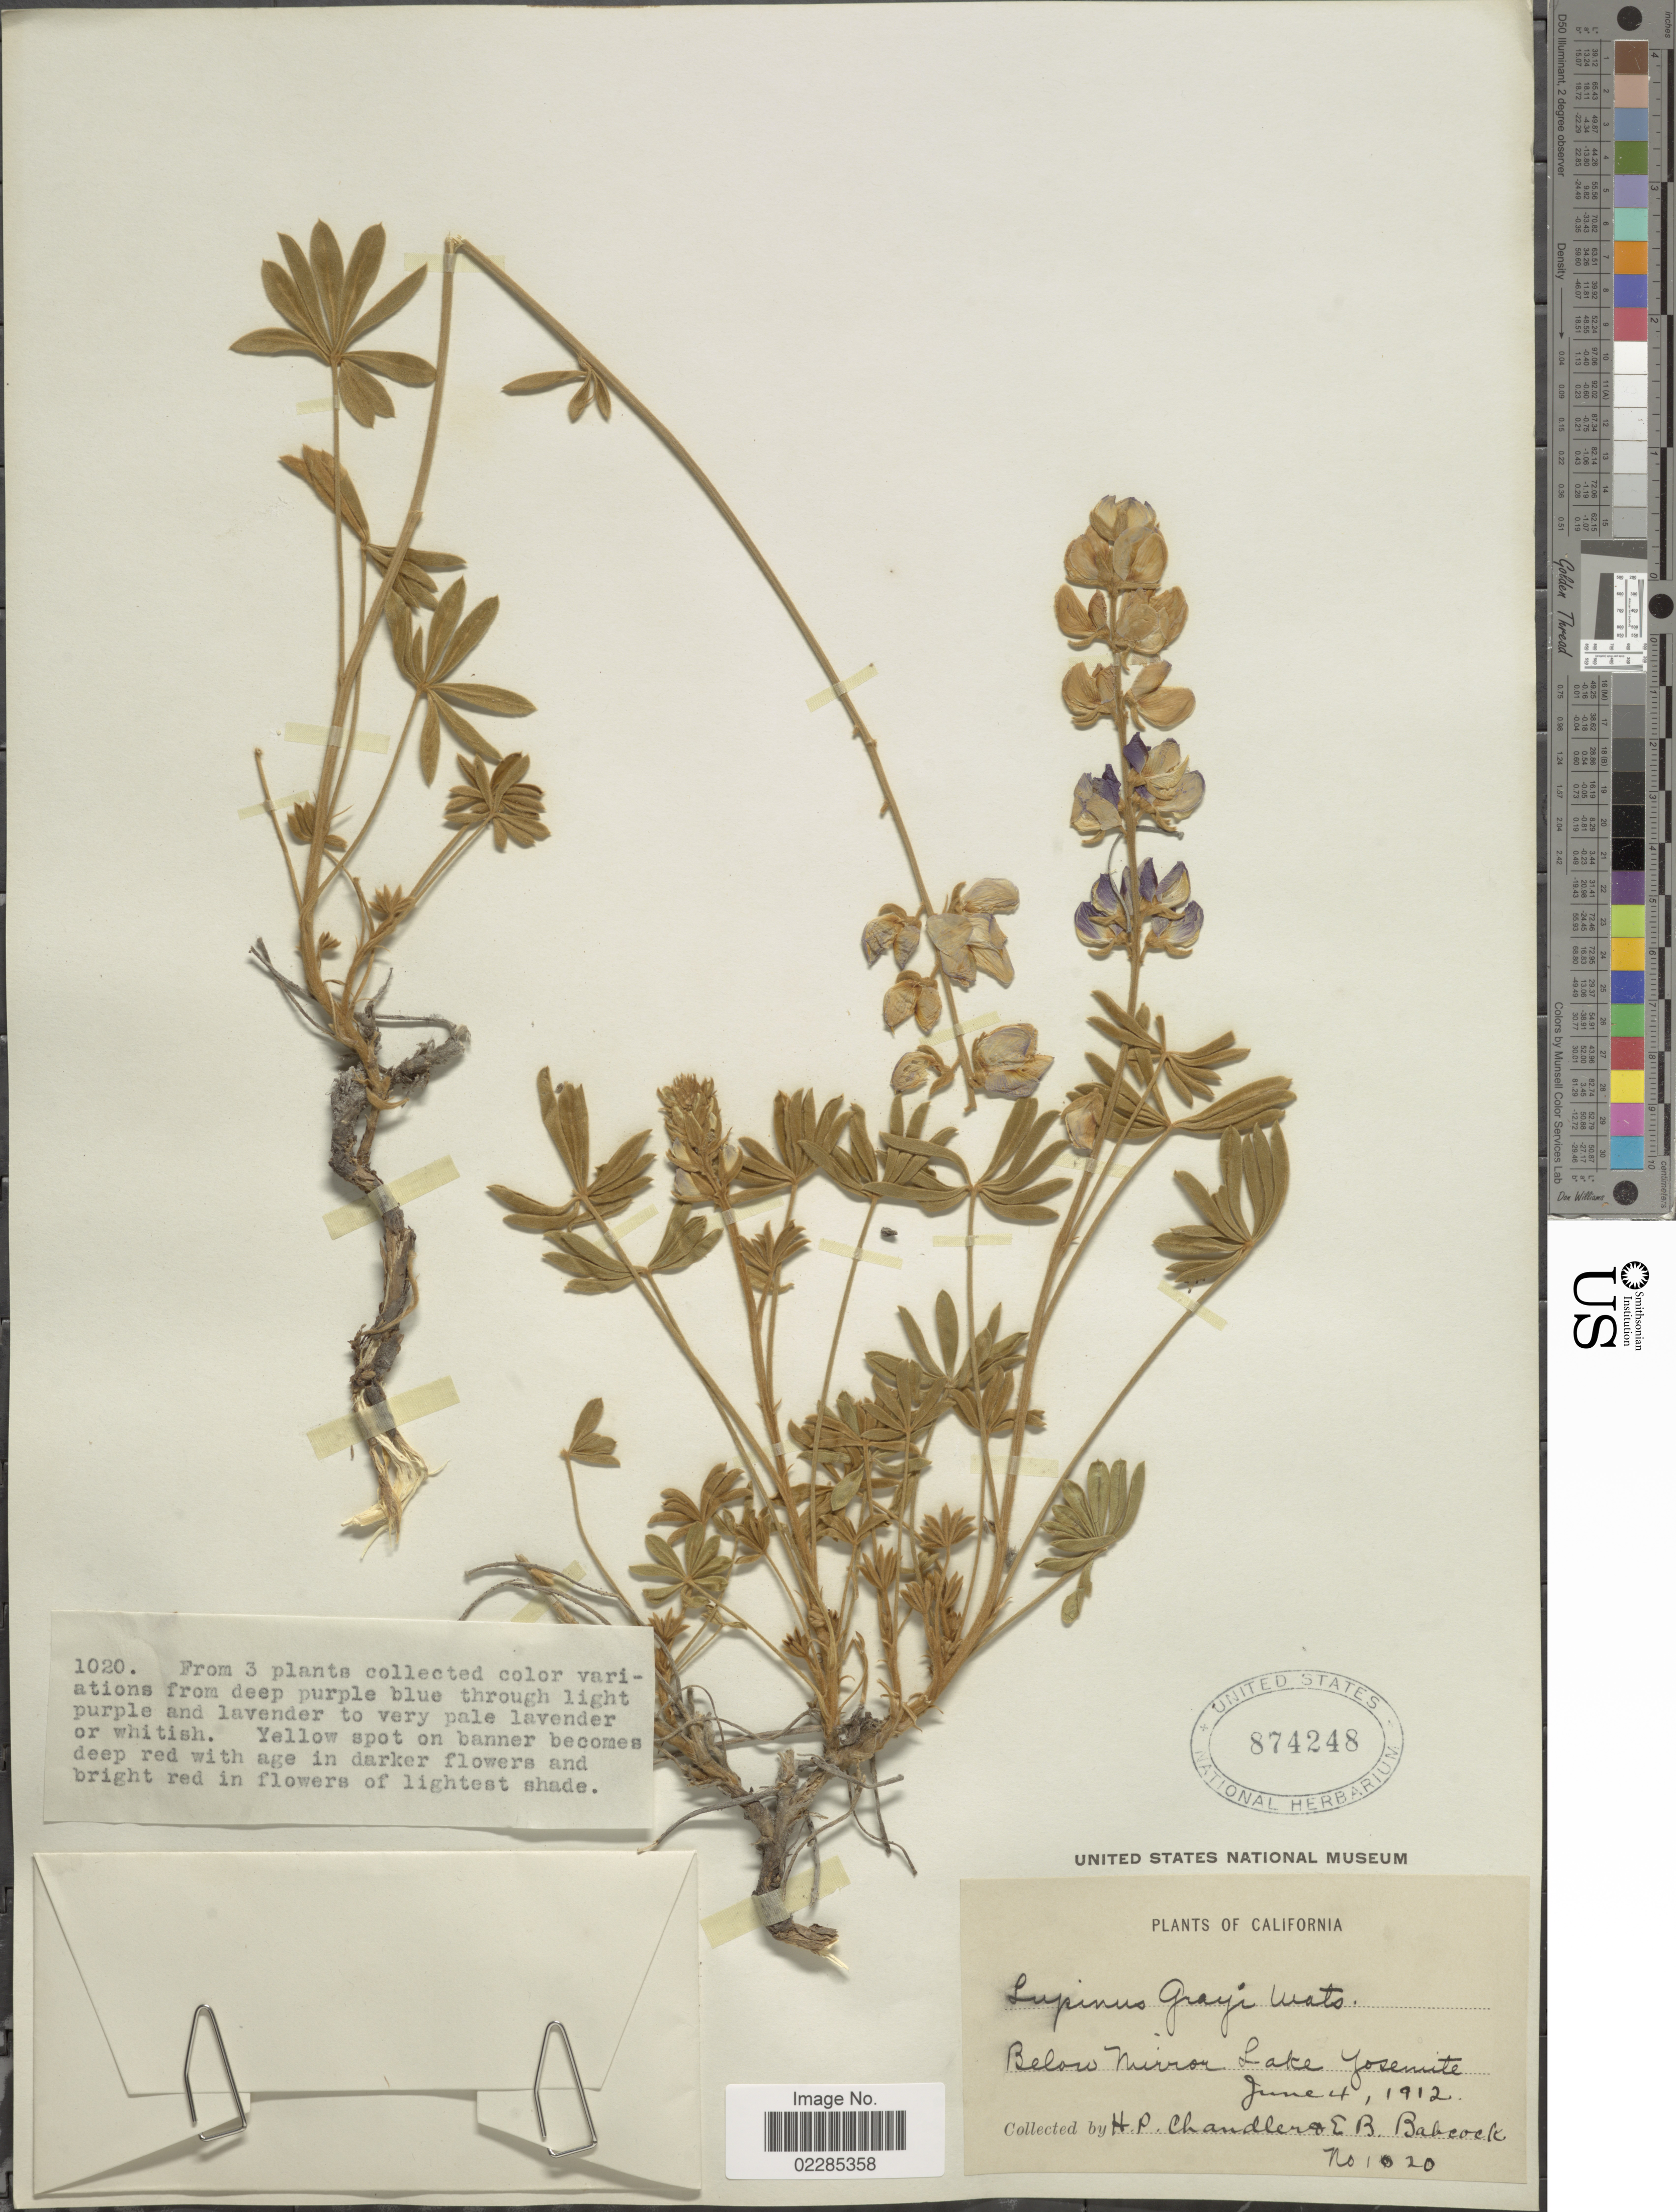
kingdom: Plantae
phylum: Tracheophyta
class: Magnoliopsida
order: Fabales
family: Fabaceae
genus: Lupinus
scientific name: Lupinus grayi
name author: S. Watson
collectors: H. Chandler & E. B. Babcock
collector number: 1020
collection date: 1912-06-04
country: United States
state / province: California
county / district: Mariposa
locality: Below Mirror Lake, Yosemite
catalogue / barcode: US 874248